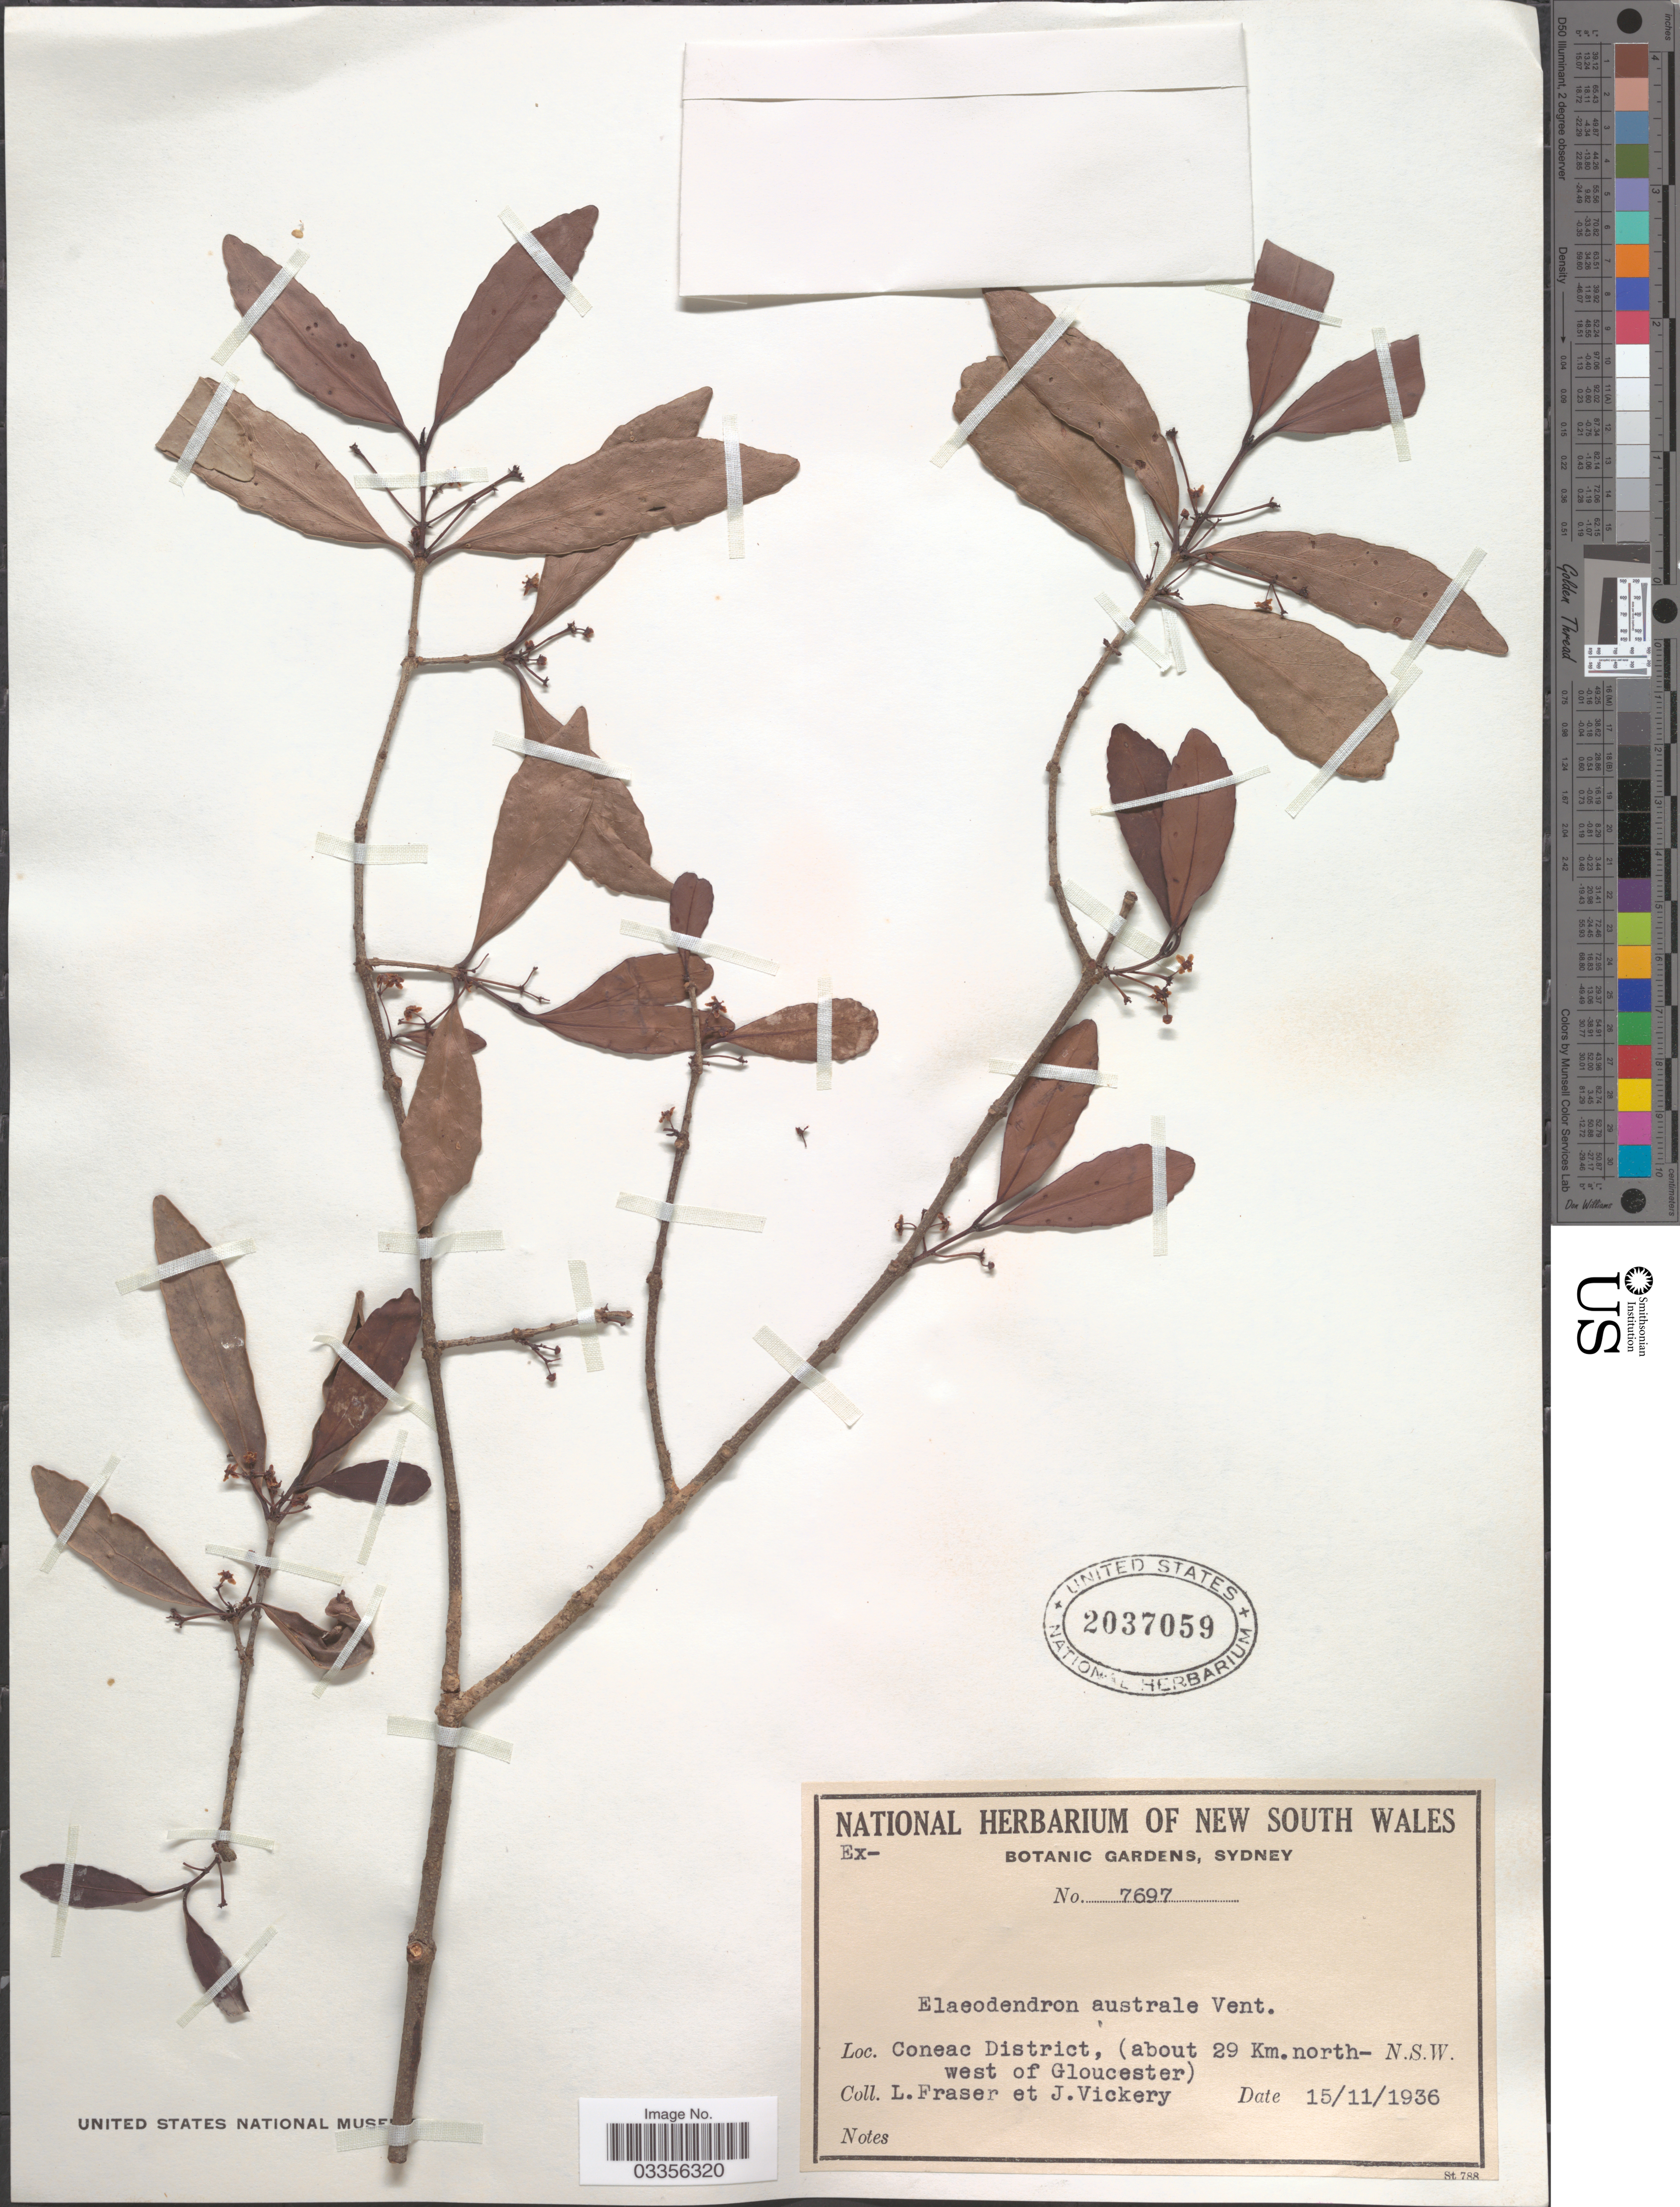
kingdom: Plantae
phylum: Tracheophyta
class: Magnoliopsida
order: Celastrales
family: Celastraceae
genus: Elaeodendron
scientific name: Elaeodendron australe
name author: Vent.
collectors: L. Fraser & J. Vickery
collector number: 7697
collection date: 1936-11-15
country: Australia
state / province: New South Wales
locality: Coneac District, (about 29 Km. north-west of Gloucester).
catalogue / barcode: US 2037059